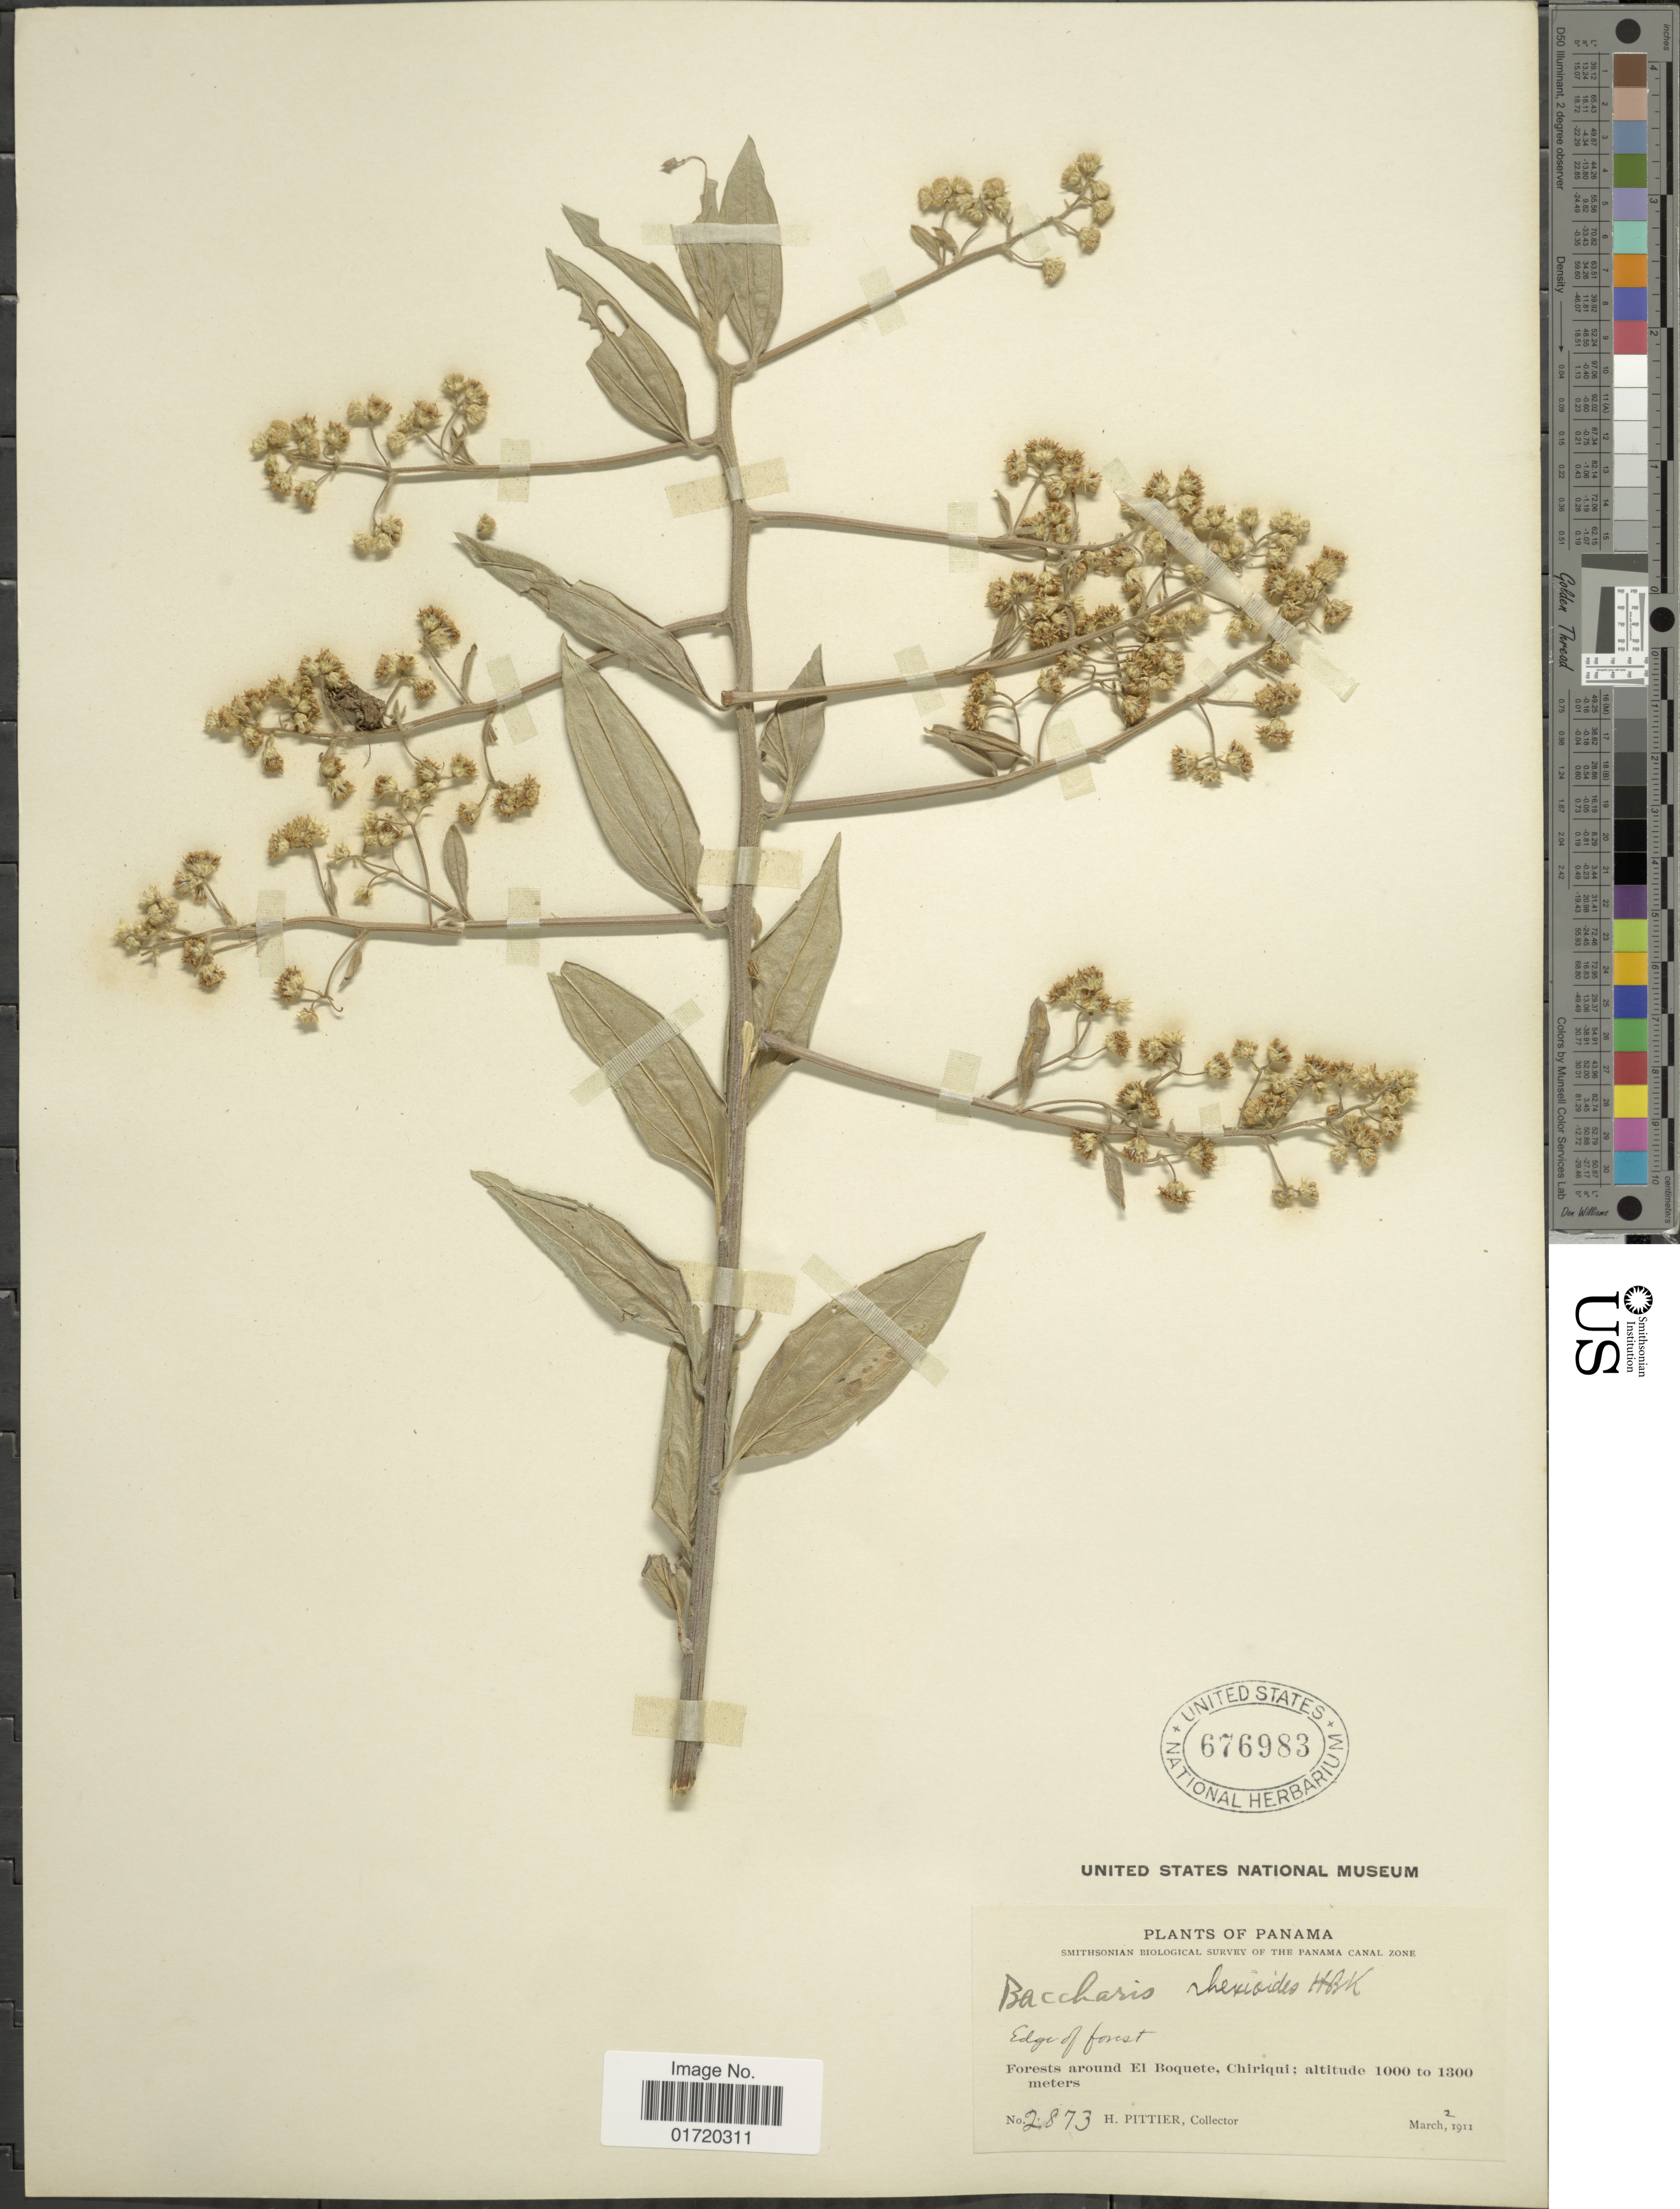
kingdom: Plantae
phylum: Tracheophyta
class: Magnoliopsida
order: Asterales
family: Asteraceae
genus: Baccharis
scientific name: Baccharis trinervis var. debilis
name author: (Rusby) Joch. Müll.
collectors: H. F. Pittier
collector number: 2873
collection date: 1911-03-02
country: Panama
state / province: Chiriqui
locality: Forests around El Boquete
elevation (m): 1000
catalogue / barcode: US 676983